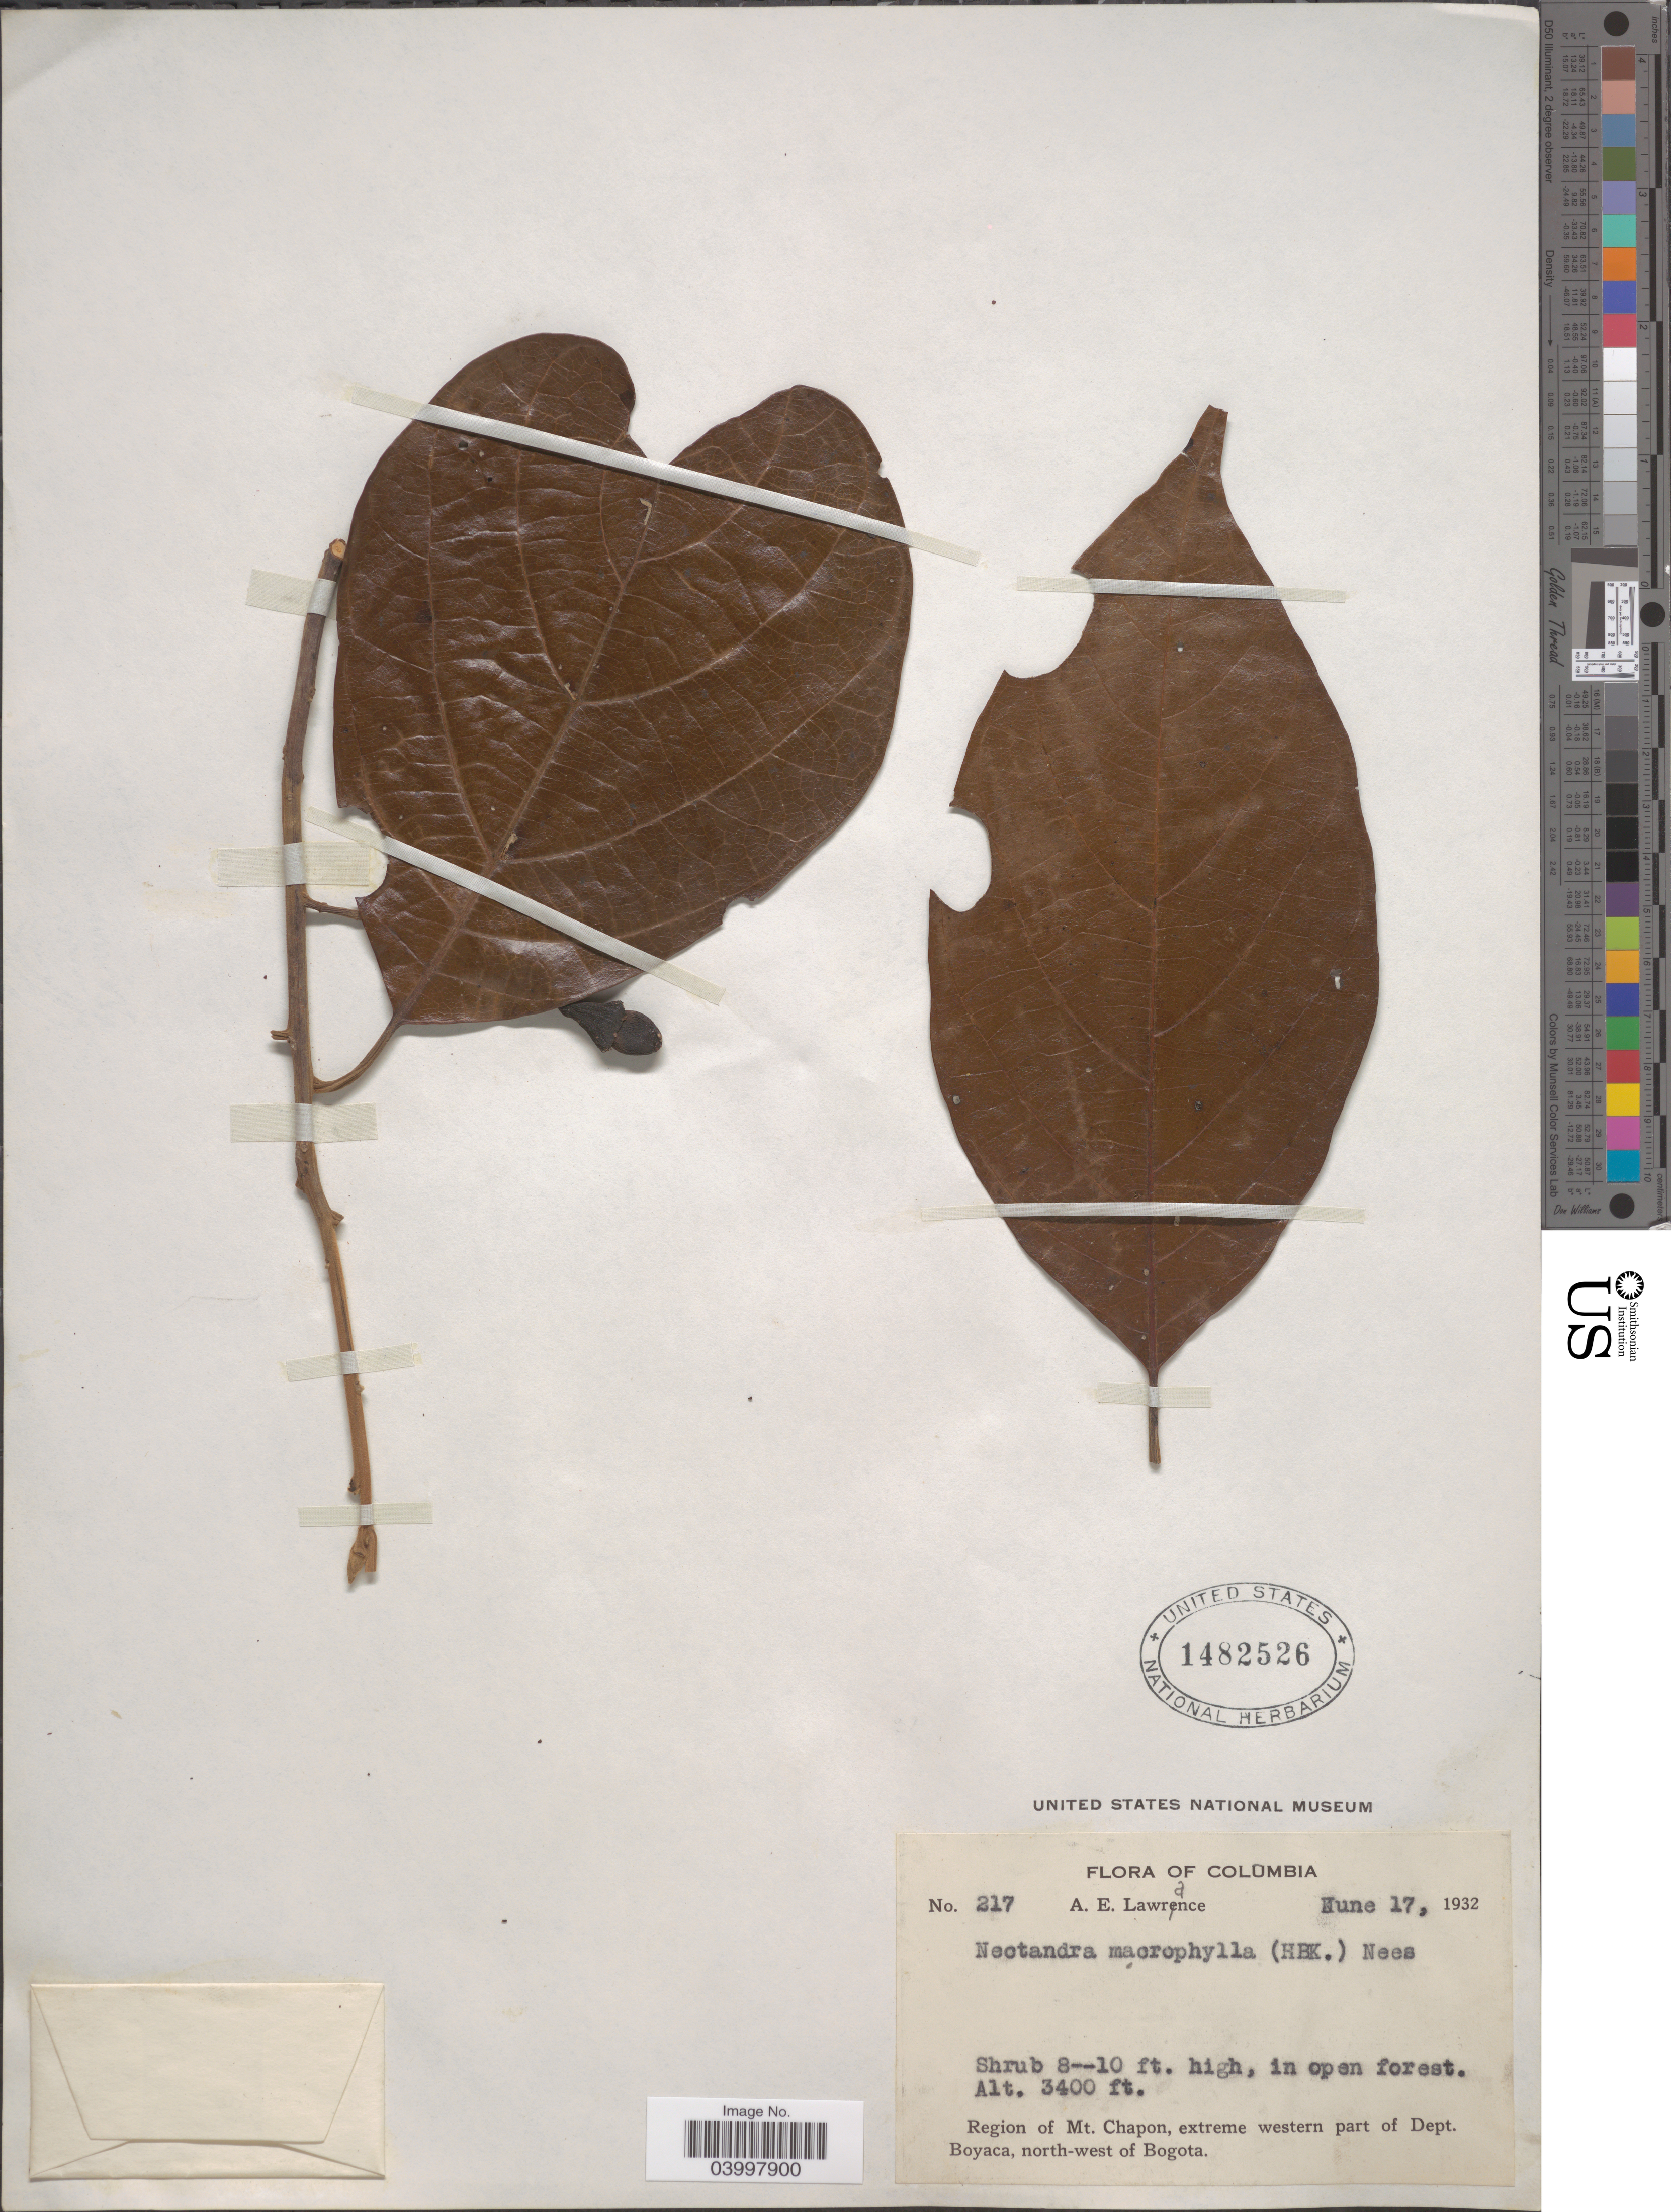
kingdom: Plantae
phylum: Tracheophyta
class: Magnoliopsida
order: Laurales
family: Lauraceae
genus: Ocotea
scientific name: Ocotea valeriana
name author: (Standl.) W.C. Burger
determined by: Soler-Umbarila, Luis Fernando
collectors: A. Lawrance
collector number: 217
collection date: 1932-06-17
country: Colombia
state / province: Boyacá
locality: Region of Mt. Chapon, extreme western part of Dept. Boyaca, north-west of Bogota.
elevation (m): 1036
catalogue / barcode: US 1482526